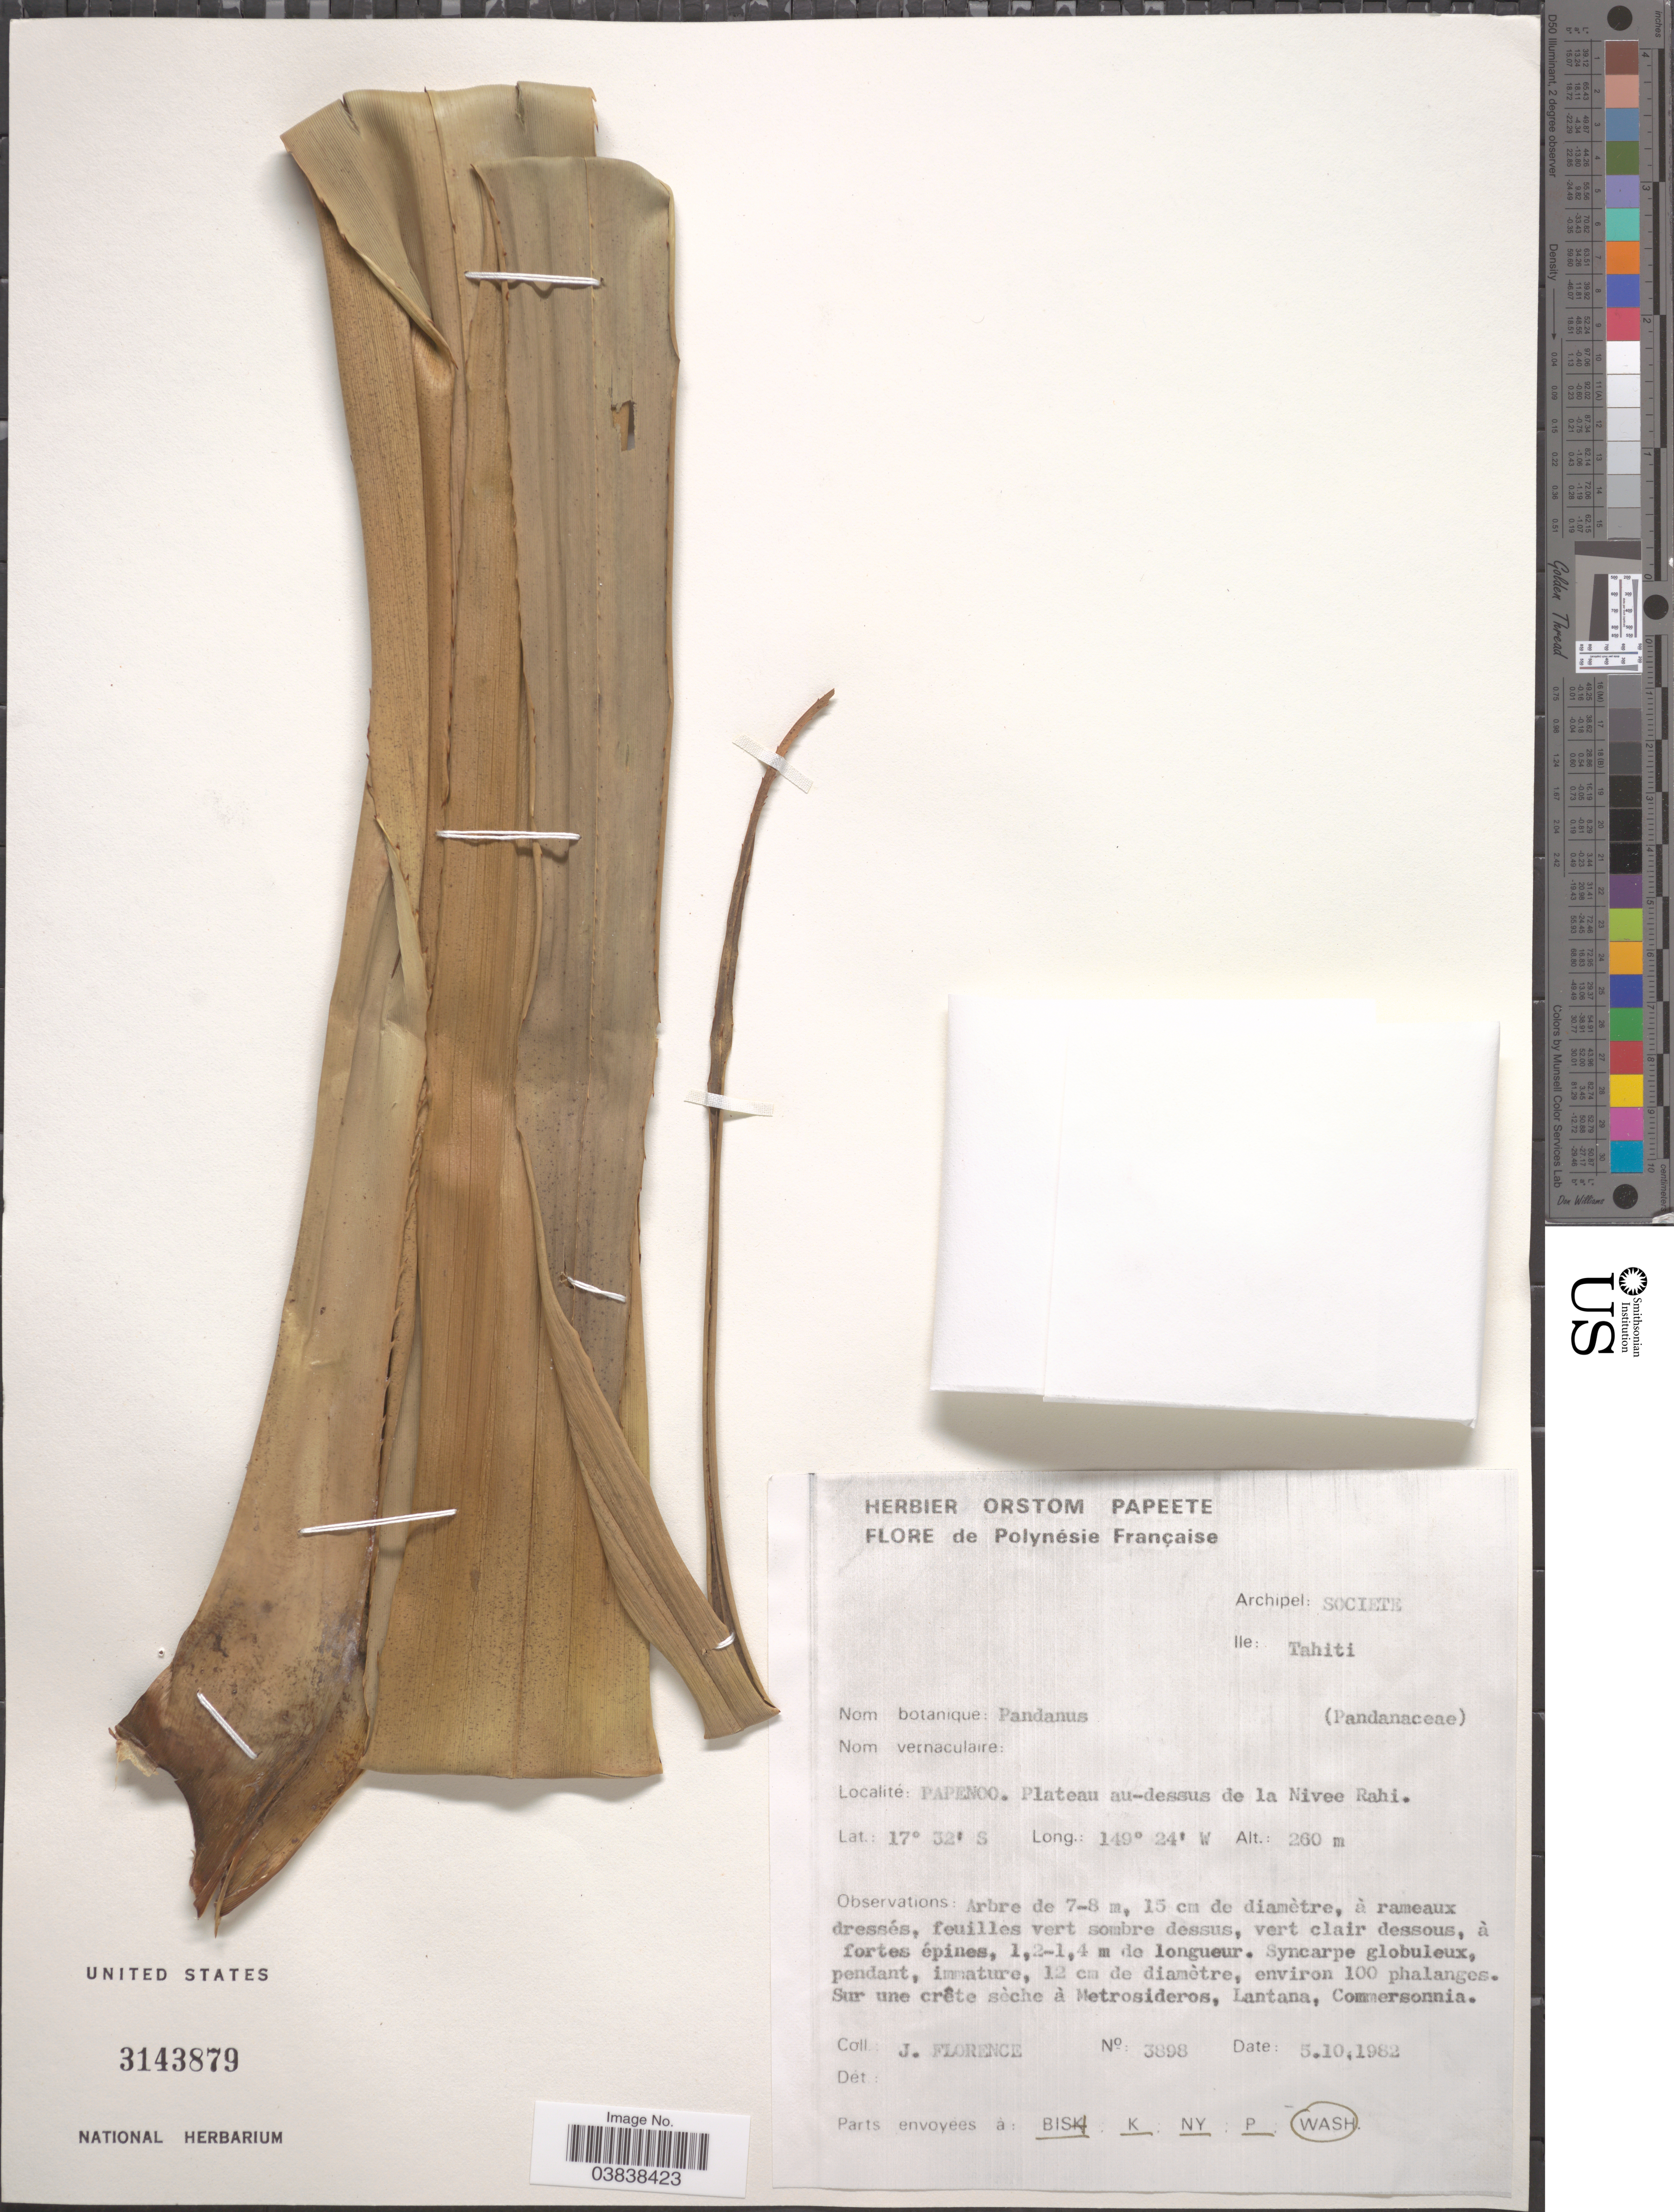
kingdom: Plantae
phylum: Tracheophyta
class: Liliopsida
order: Pandanales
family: Pandanaceae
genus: Pandanus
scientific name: Pandanus sp.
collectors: J. Florence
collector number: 3898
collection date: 1982-10-05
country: French Polynesia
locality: Polynésie Française. Archipel: Societe. Ile: Tahiti. Papenoo. Plateau au-dessus de la Nivee Rahi.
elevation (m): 260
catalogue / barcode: US 3143879